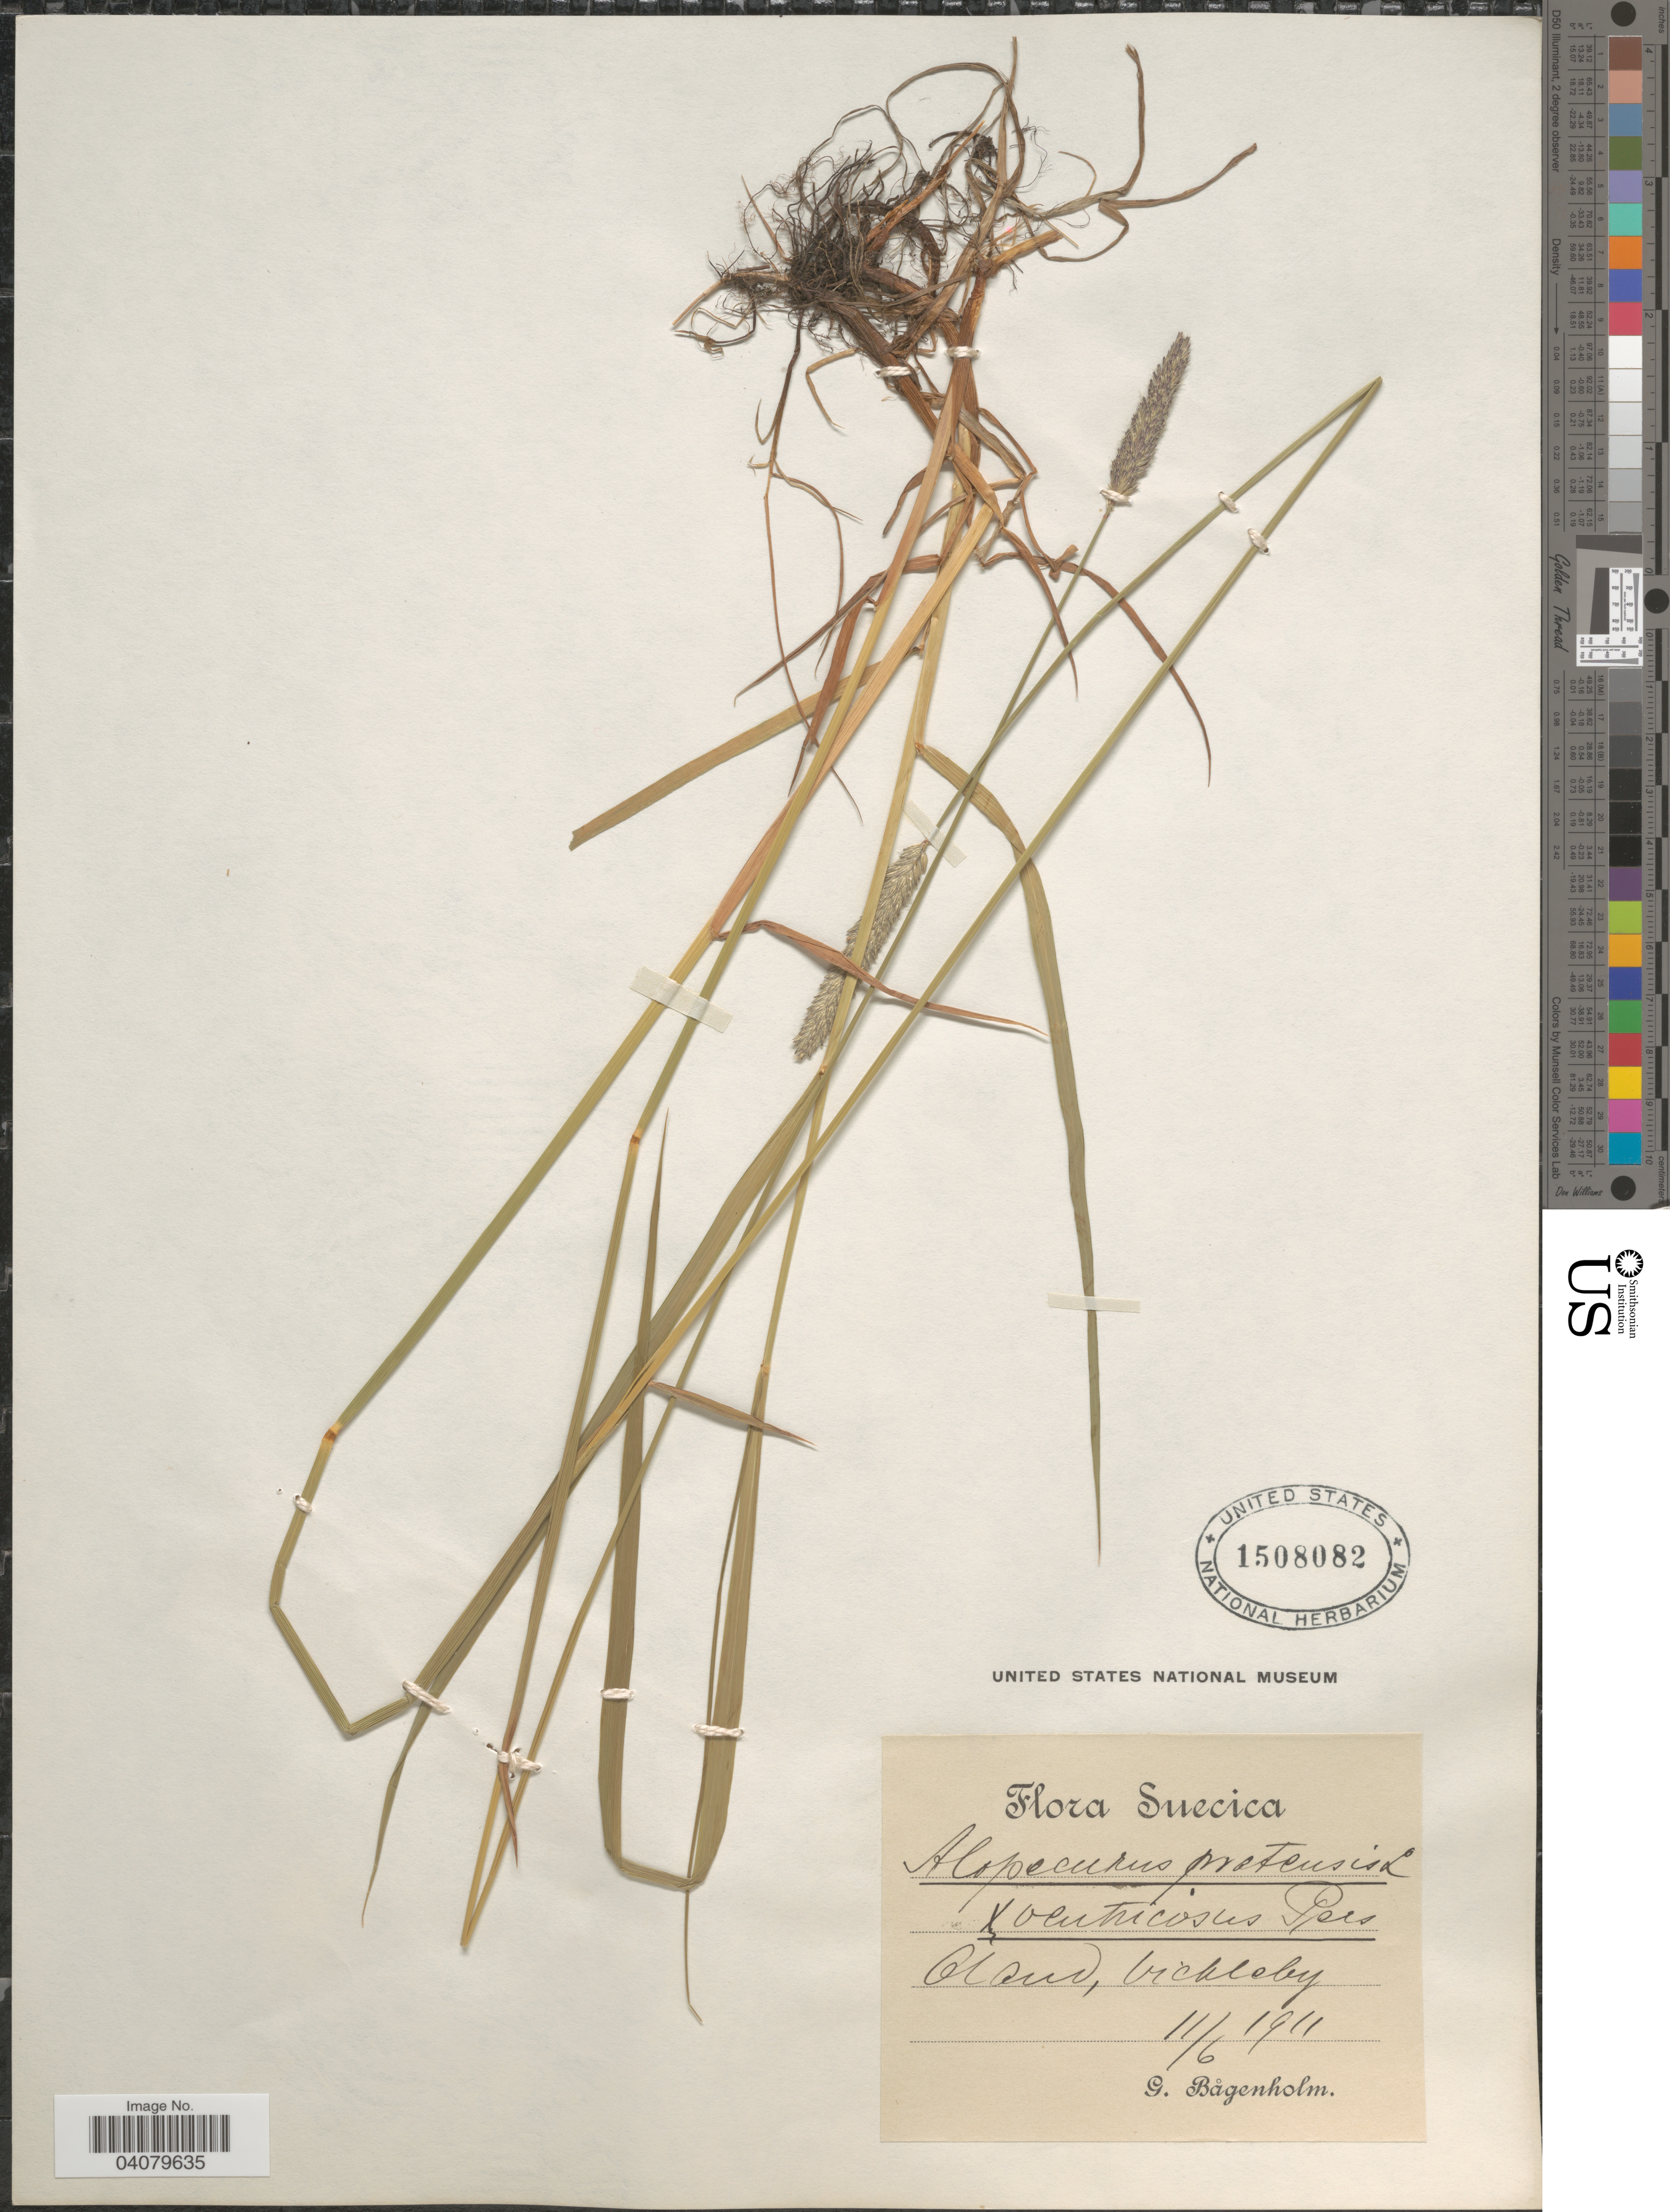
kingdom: Plantae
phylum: Tracheophyta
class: Liliopsida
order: Poales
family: Poaceae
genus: Alopecurus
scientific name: Alopecurus pratensis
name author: L.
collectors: G. Bagenholm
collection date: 1911-06-11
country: Sweden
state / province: Kalmar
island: Oland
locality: Suecica. Oland, Vickleby.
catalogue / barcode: US 1508082